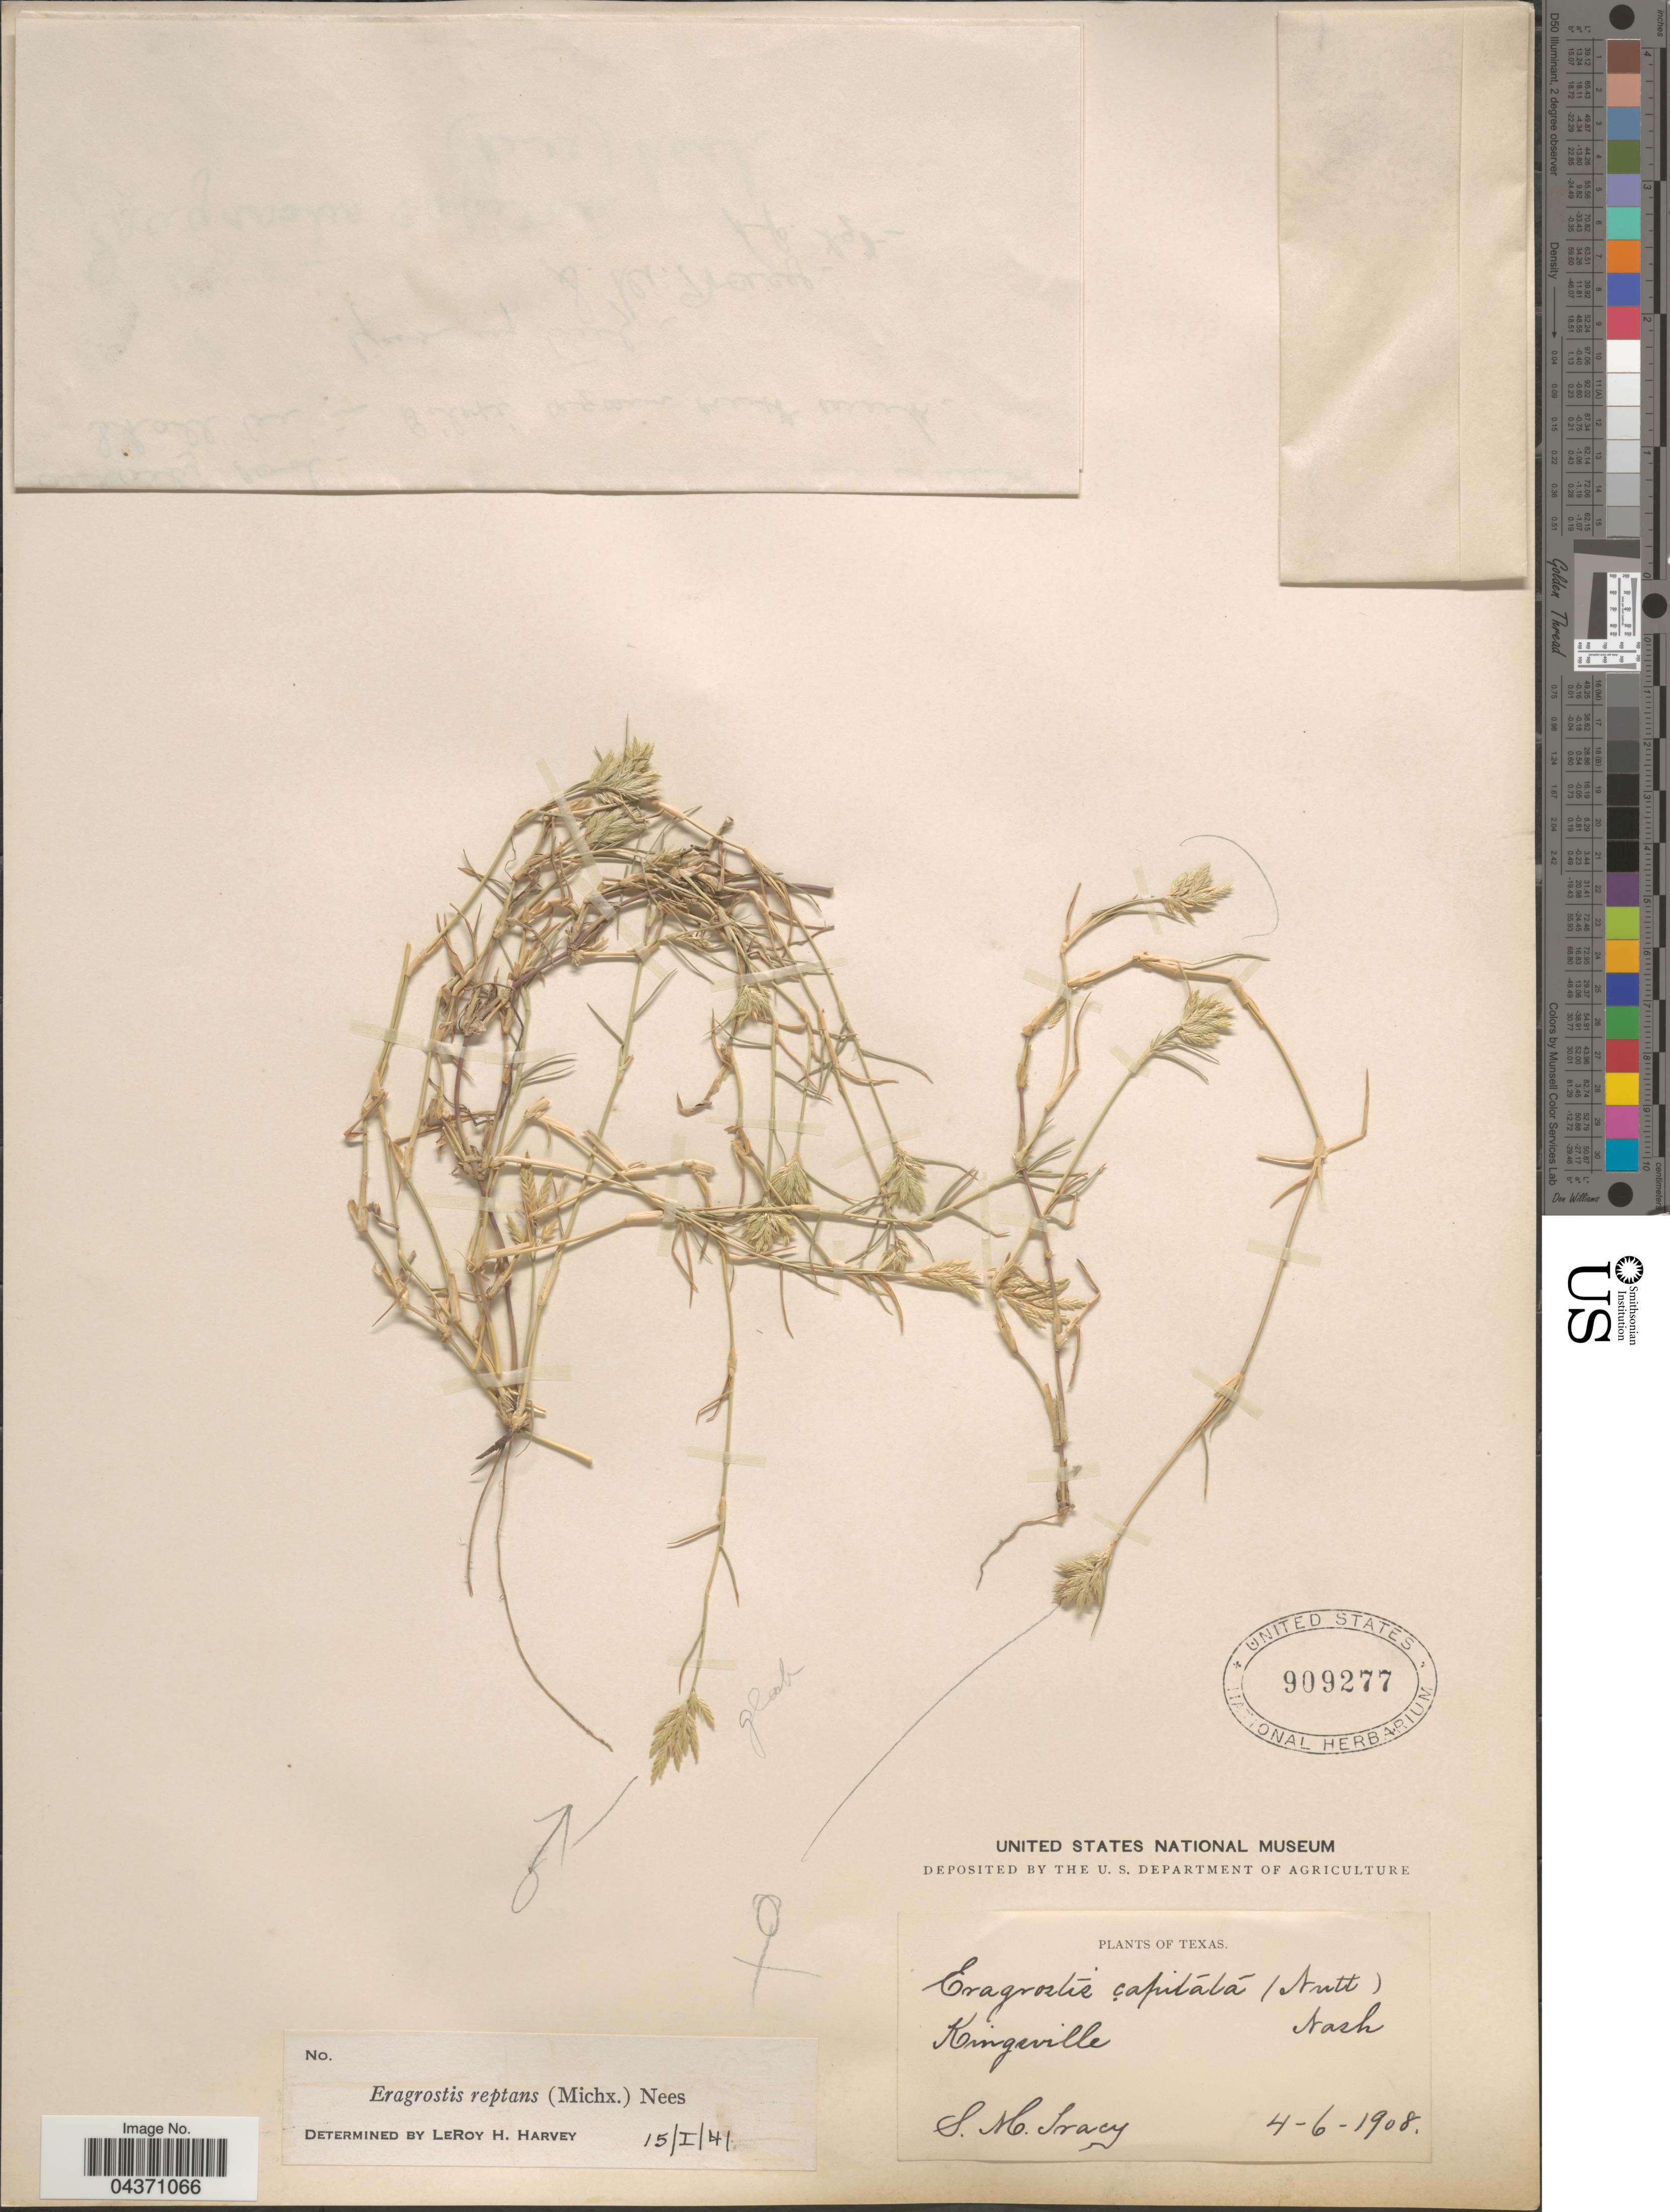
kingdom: Plantae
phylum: Tracheophyta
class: Liliopsida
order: Poales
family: Poaceae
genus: Eragrostis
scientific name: Eragrostis reptans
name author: (Michx.) Nees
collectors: S. M. Tracy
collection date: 1908-04-06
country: United States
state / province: Texas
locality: Kingsville.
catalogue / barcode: US 909277